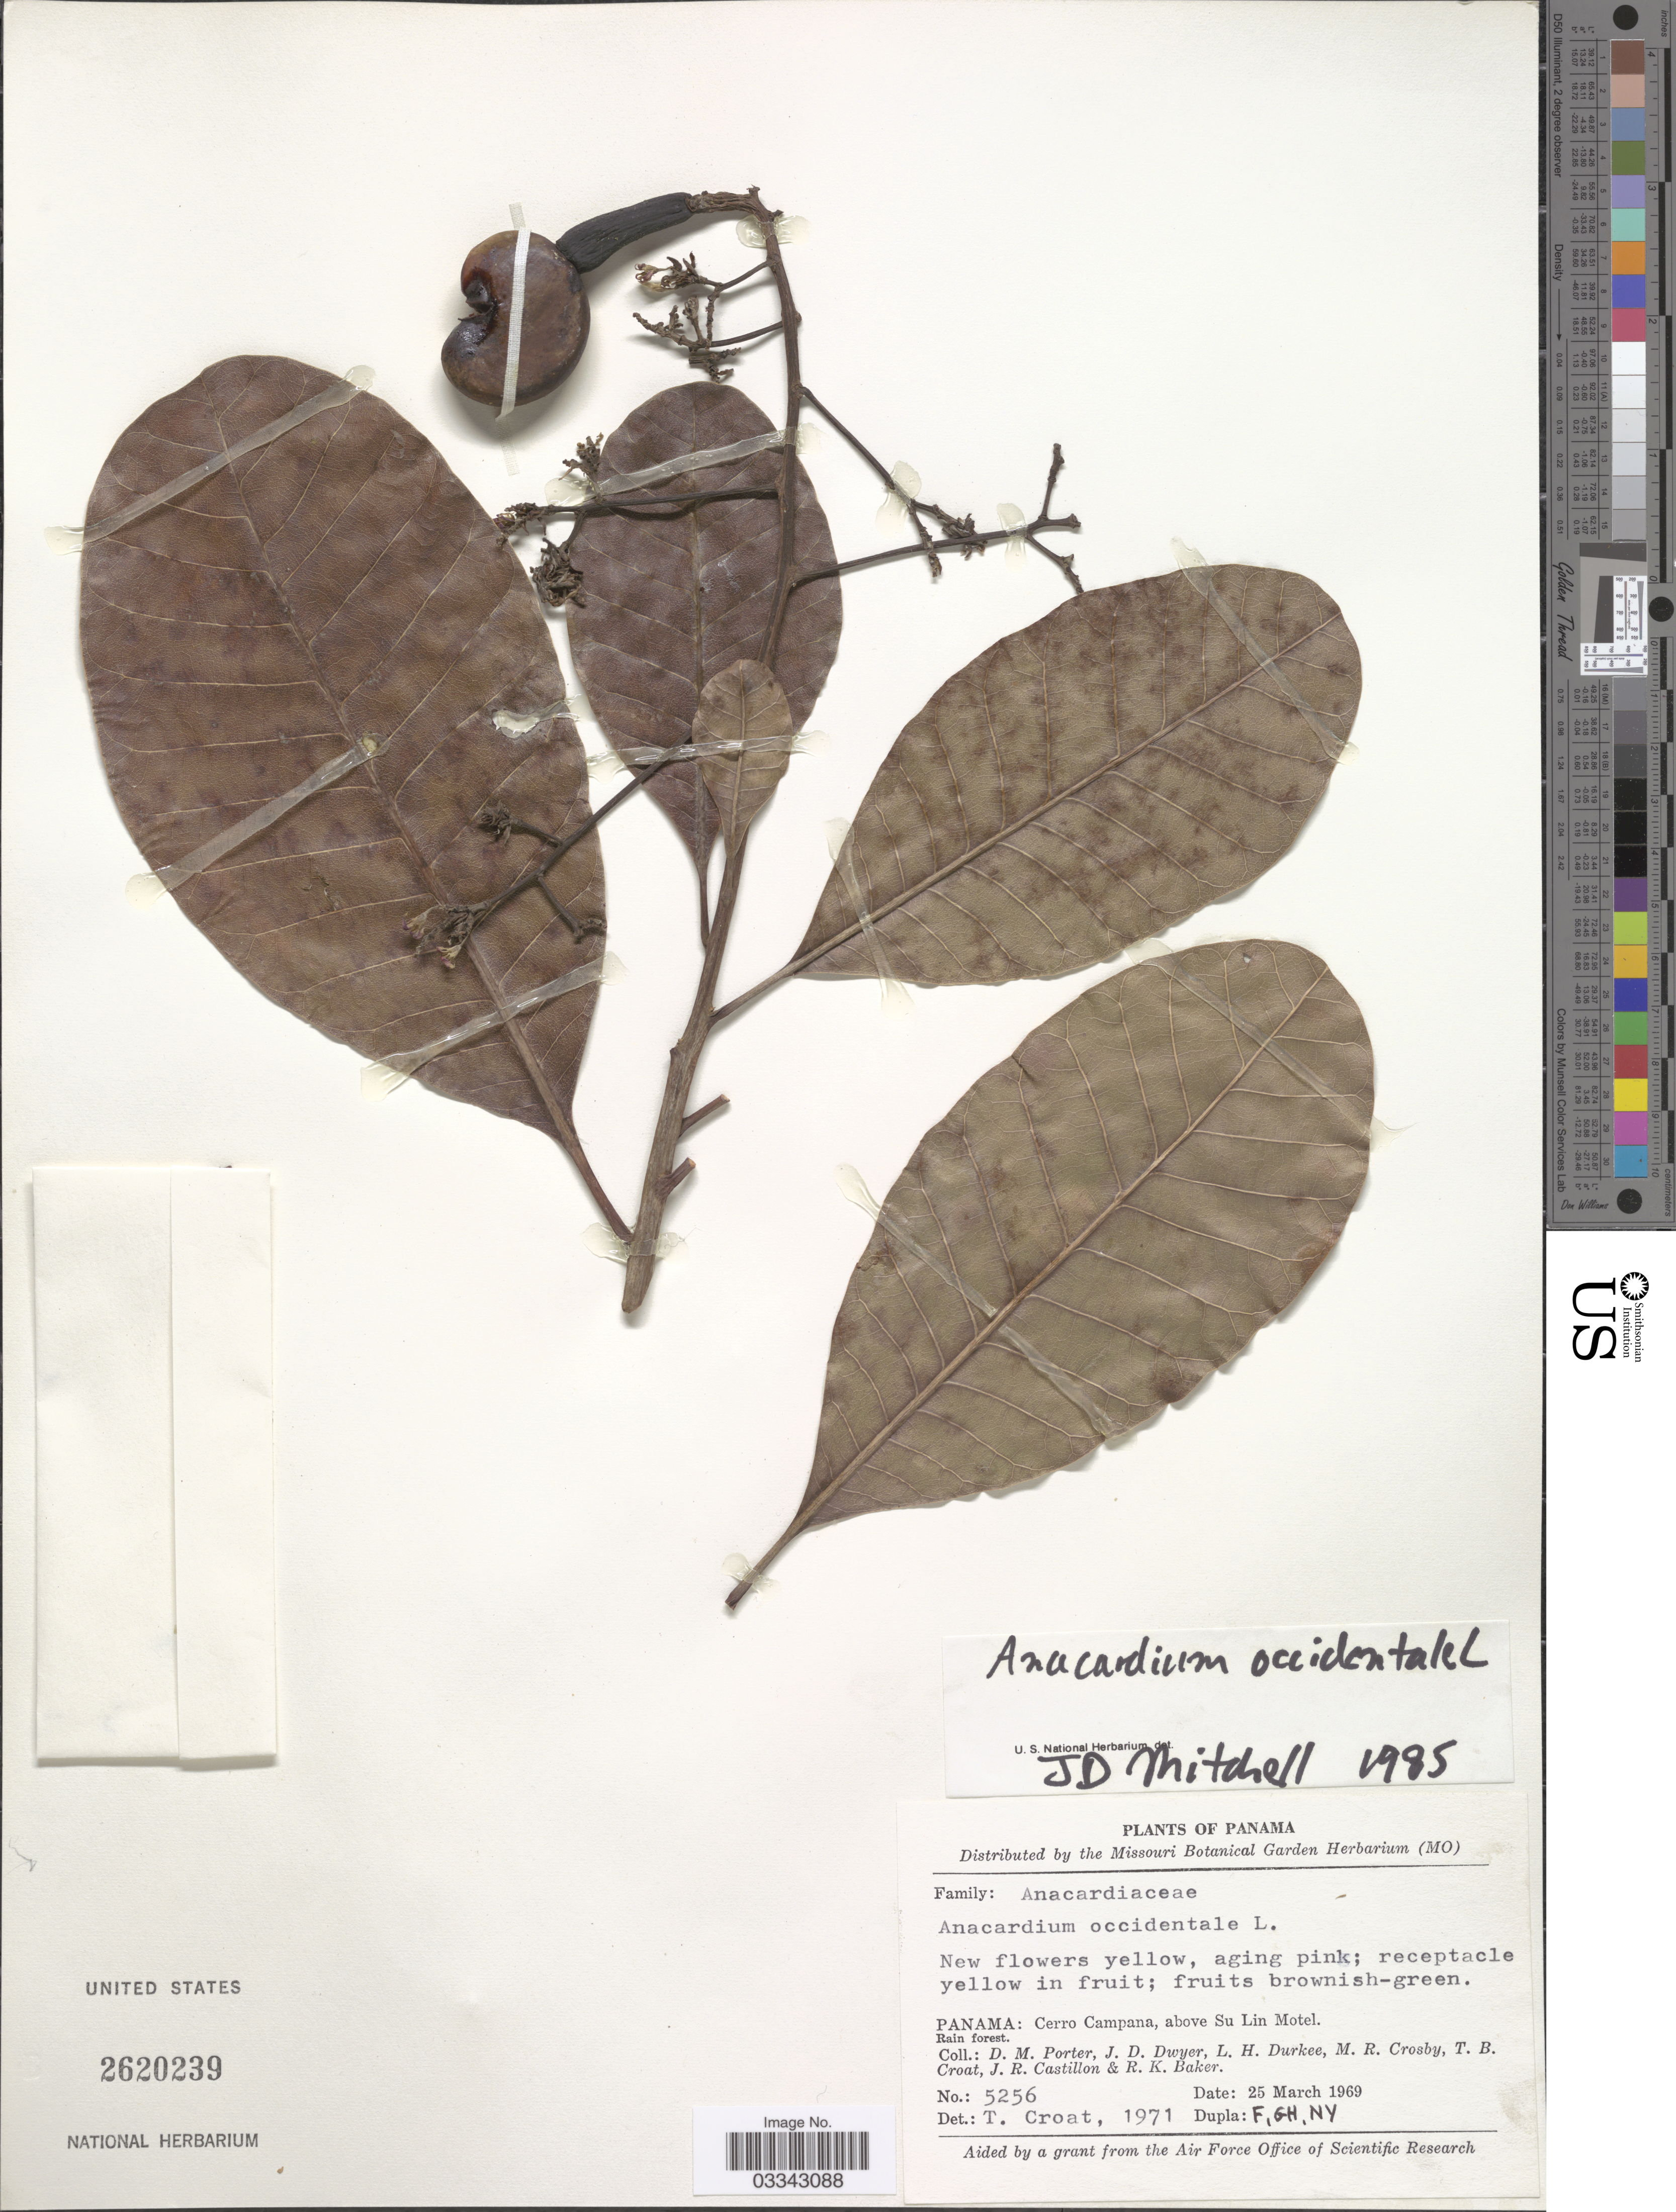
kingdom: Plantae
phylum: Tracheophyta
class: Magnoliopsida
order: Sapindales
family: Anacardiaceae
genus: Anacardium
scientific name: Anacardium occidentale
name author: L.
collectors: D. Porter, J. D. Dwyer, L. H. Durkee, M. R. Crosby & et al.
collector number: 5256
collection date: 1969-03-25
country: Panama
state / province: Panamá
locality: Cerro Campana, above Su Lin Motel.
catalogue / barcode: US 2620239